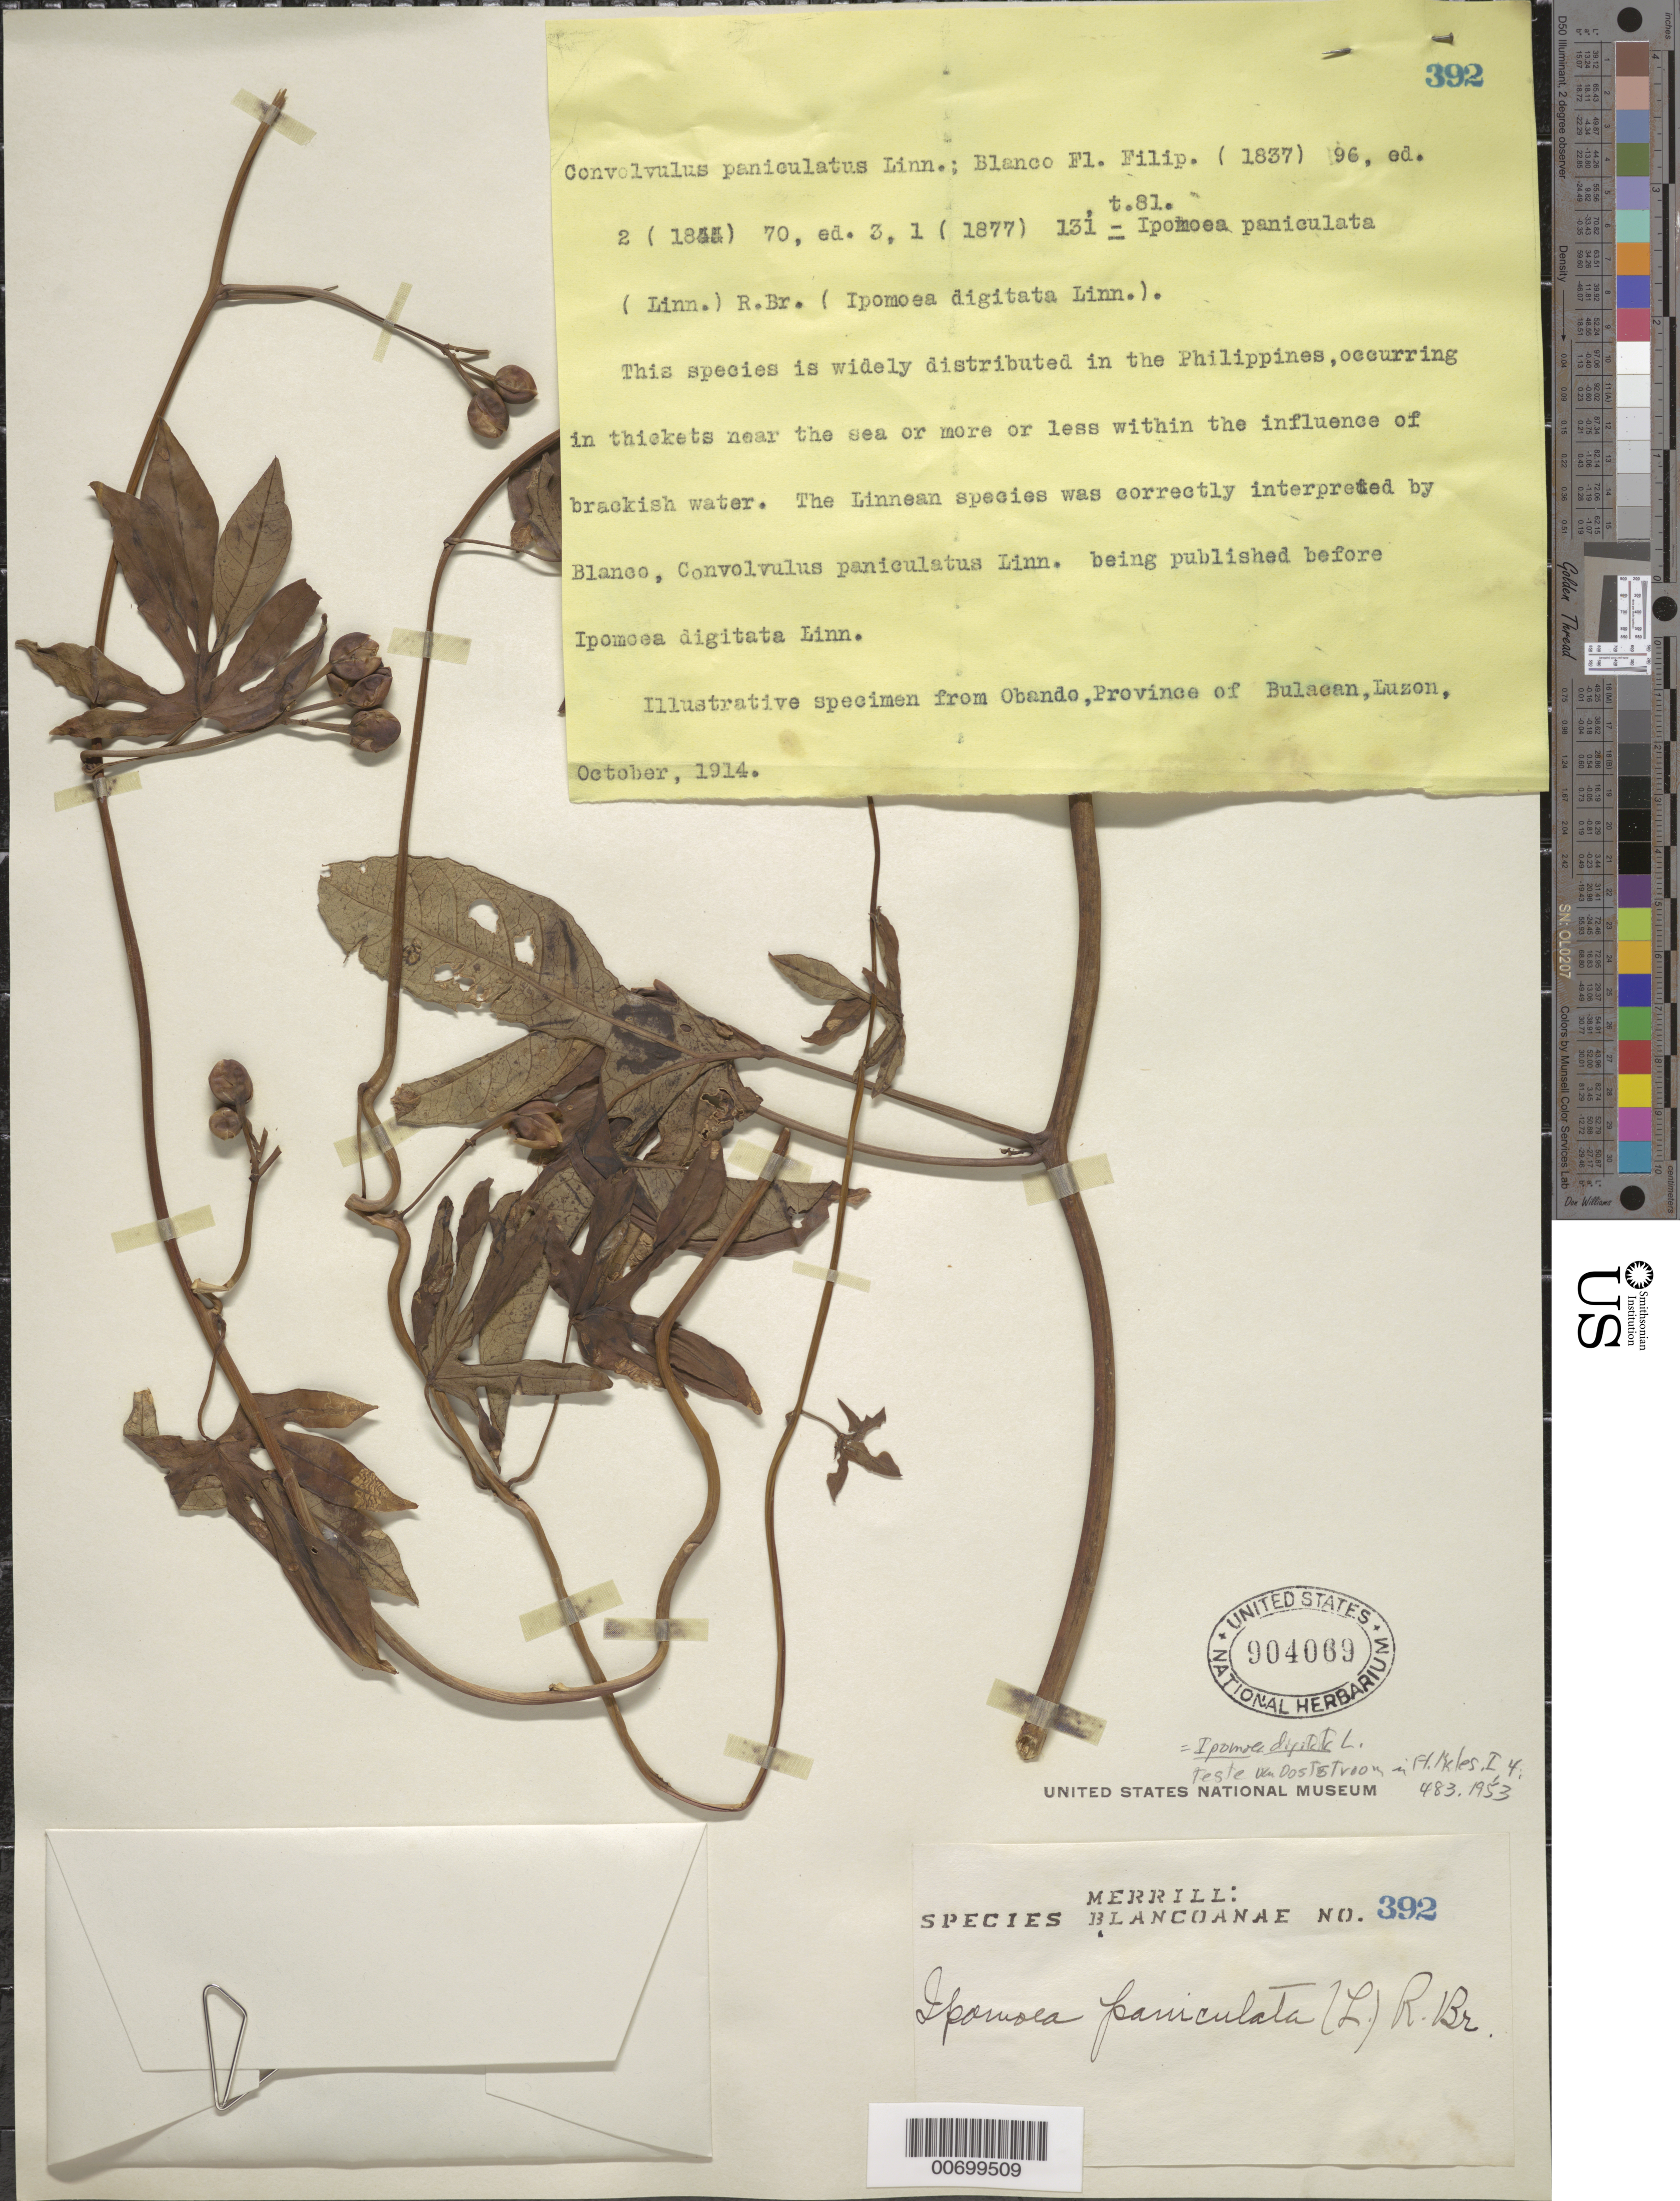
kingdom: Plantae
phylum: Tracheophyta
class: Magnoliopsida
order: Solanales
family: Convolvulaceae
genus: Ipomoea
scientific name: Ipomoea digitata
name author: L.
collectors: E. D. Merrill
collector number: Sp. Blancoan. 0392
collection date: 1914-10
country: Philippines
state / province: Central Luzon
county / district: Bulacan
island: Luzon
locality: Obando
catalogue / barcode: US 904069